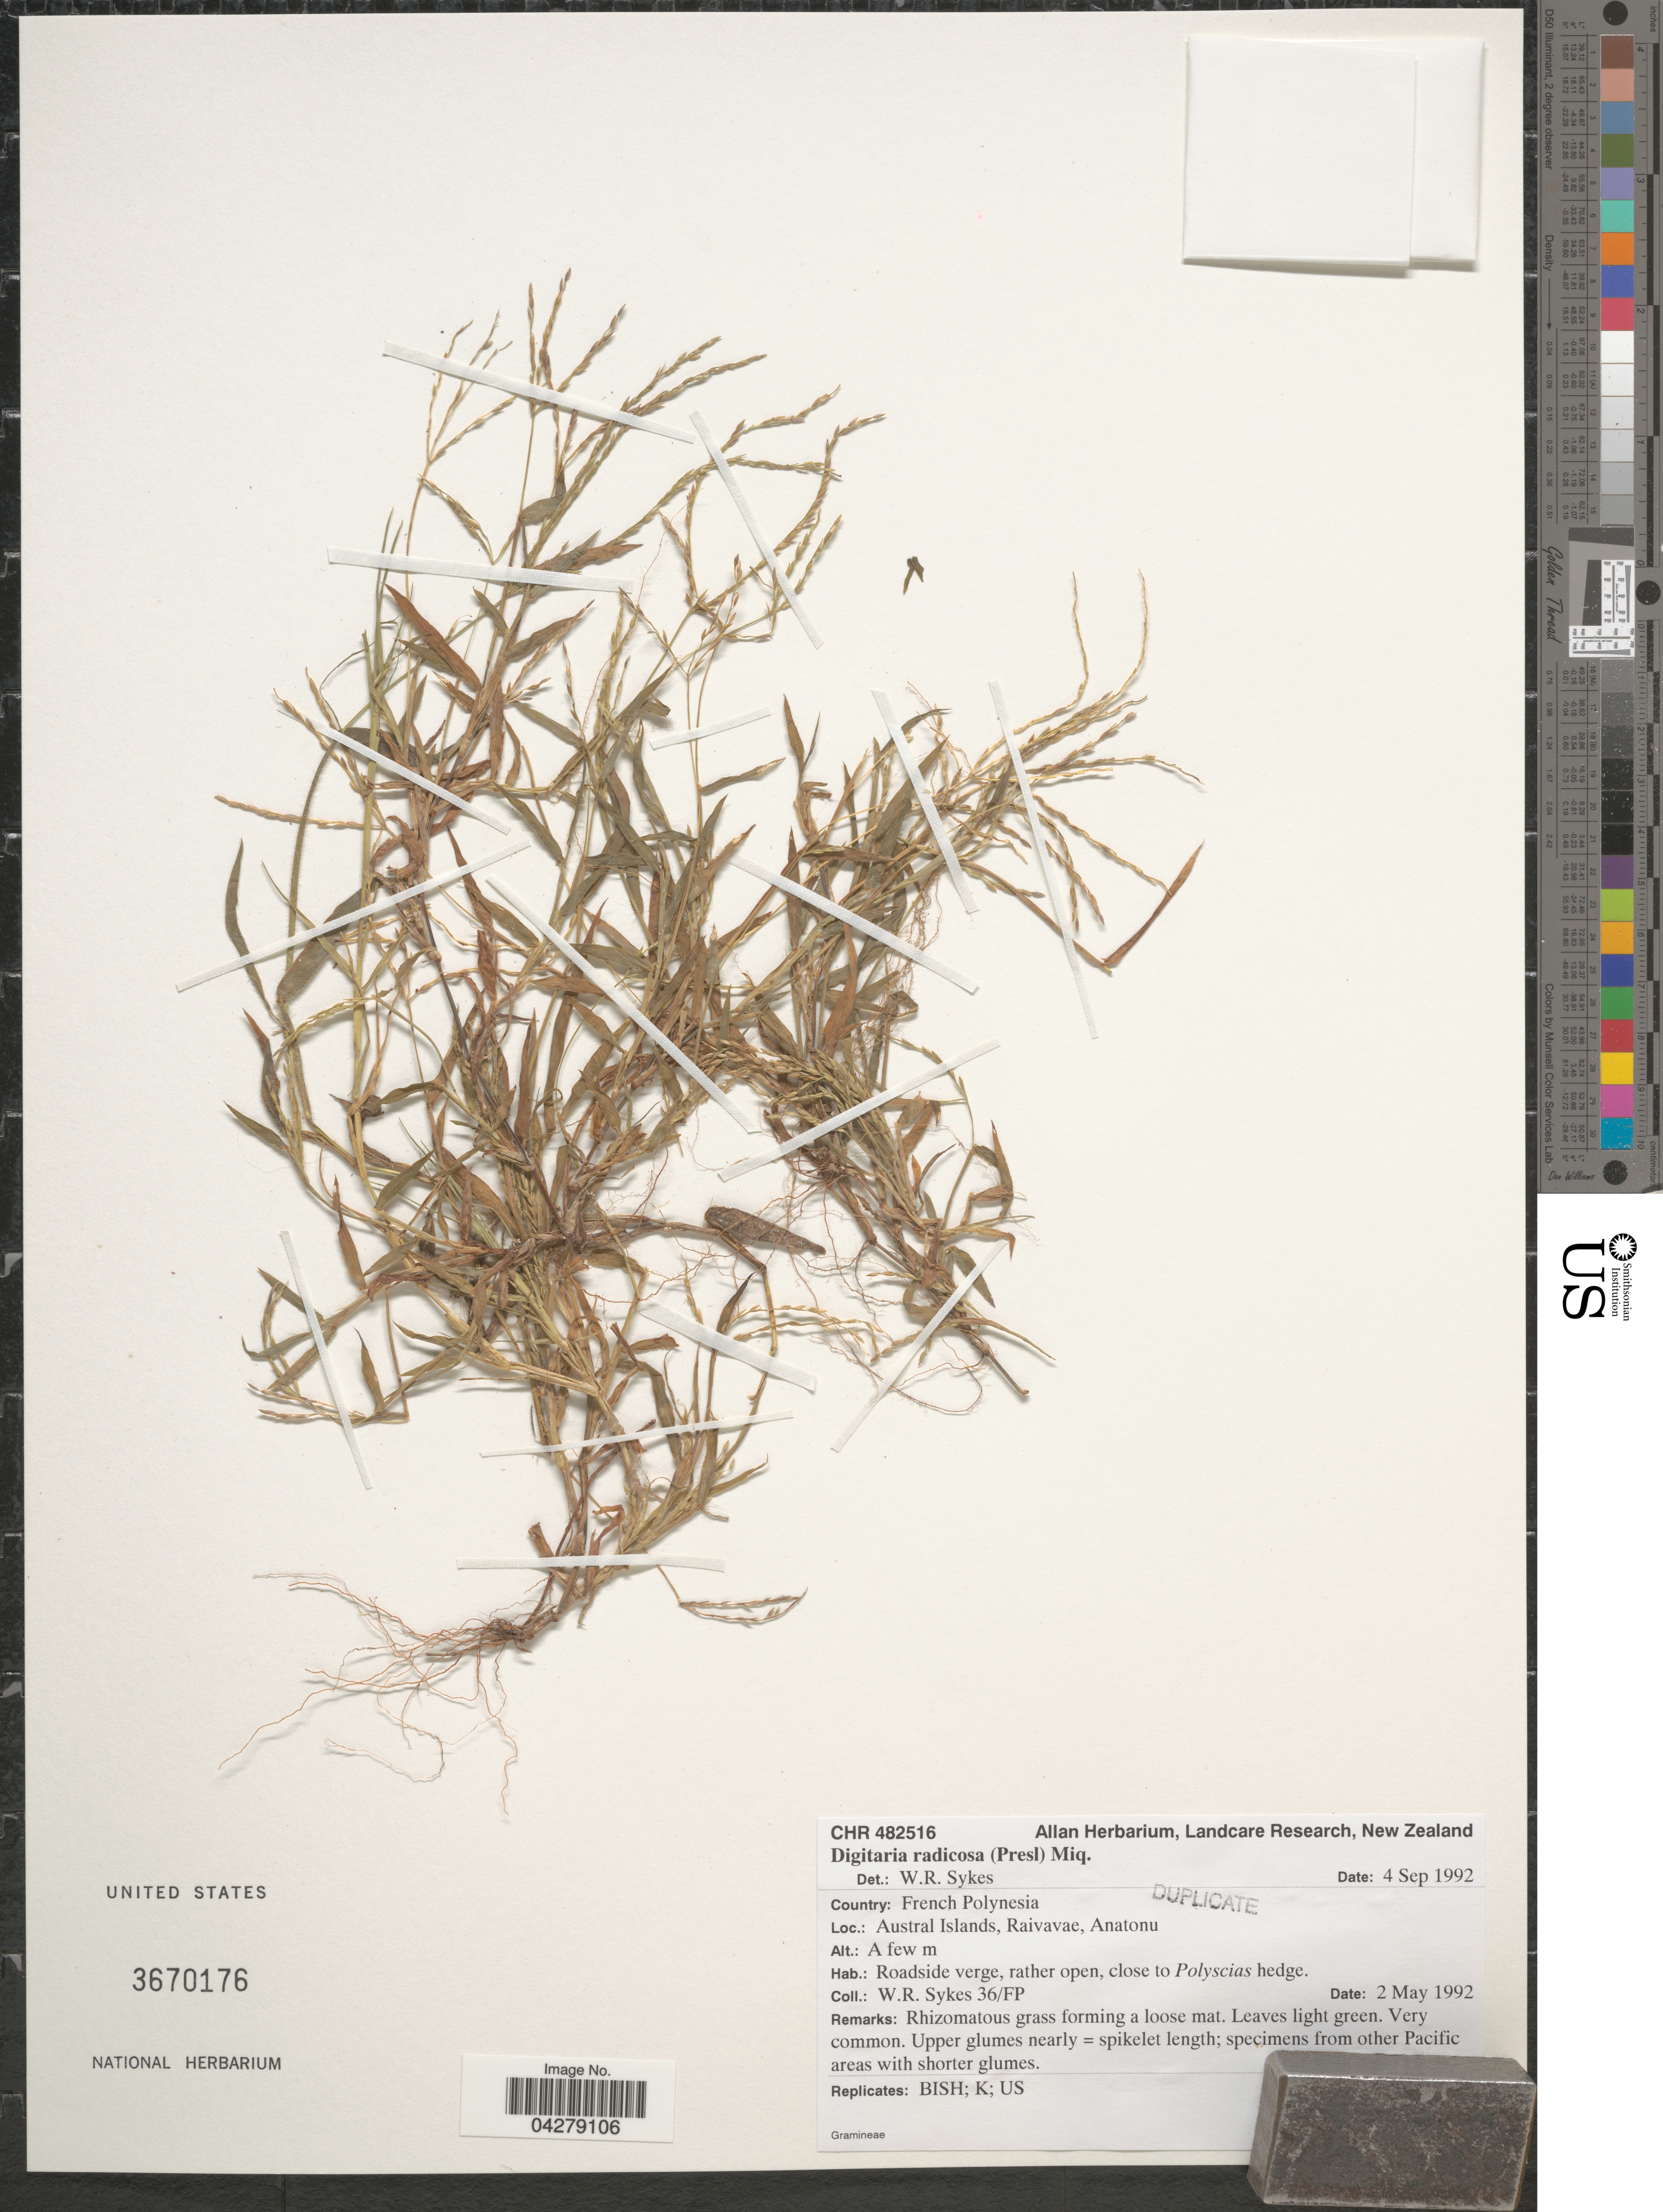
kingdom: Plantae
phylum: Tracheophyta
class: Liliopsida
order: Poales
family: Poaceae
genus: Digitaria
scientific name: Digitaria radicosa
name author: (J. Presl) Miq.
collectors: W. R. Sykes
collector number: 36/FP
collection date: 1992-05-02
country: French Polynesia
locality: Austral Islands, Raivavae, Anatonu.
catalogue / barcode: US 3670176